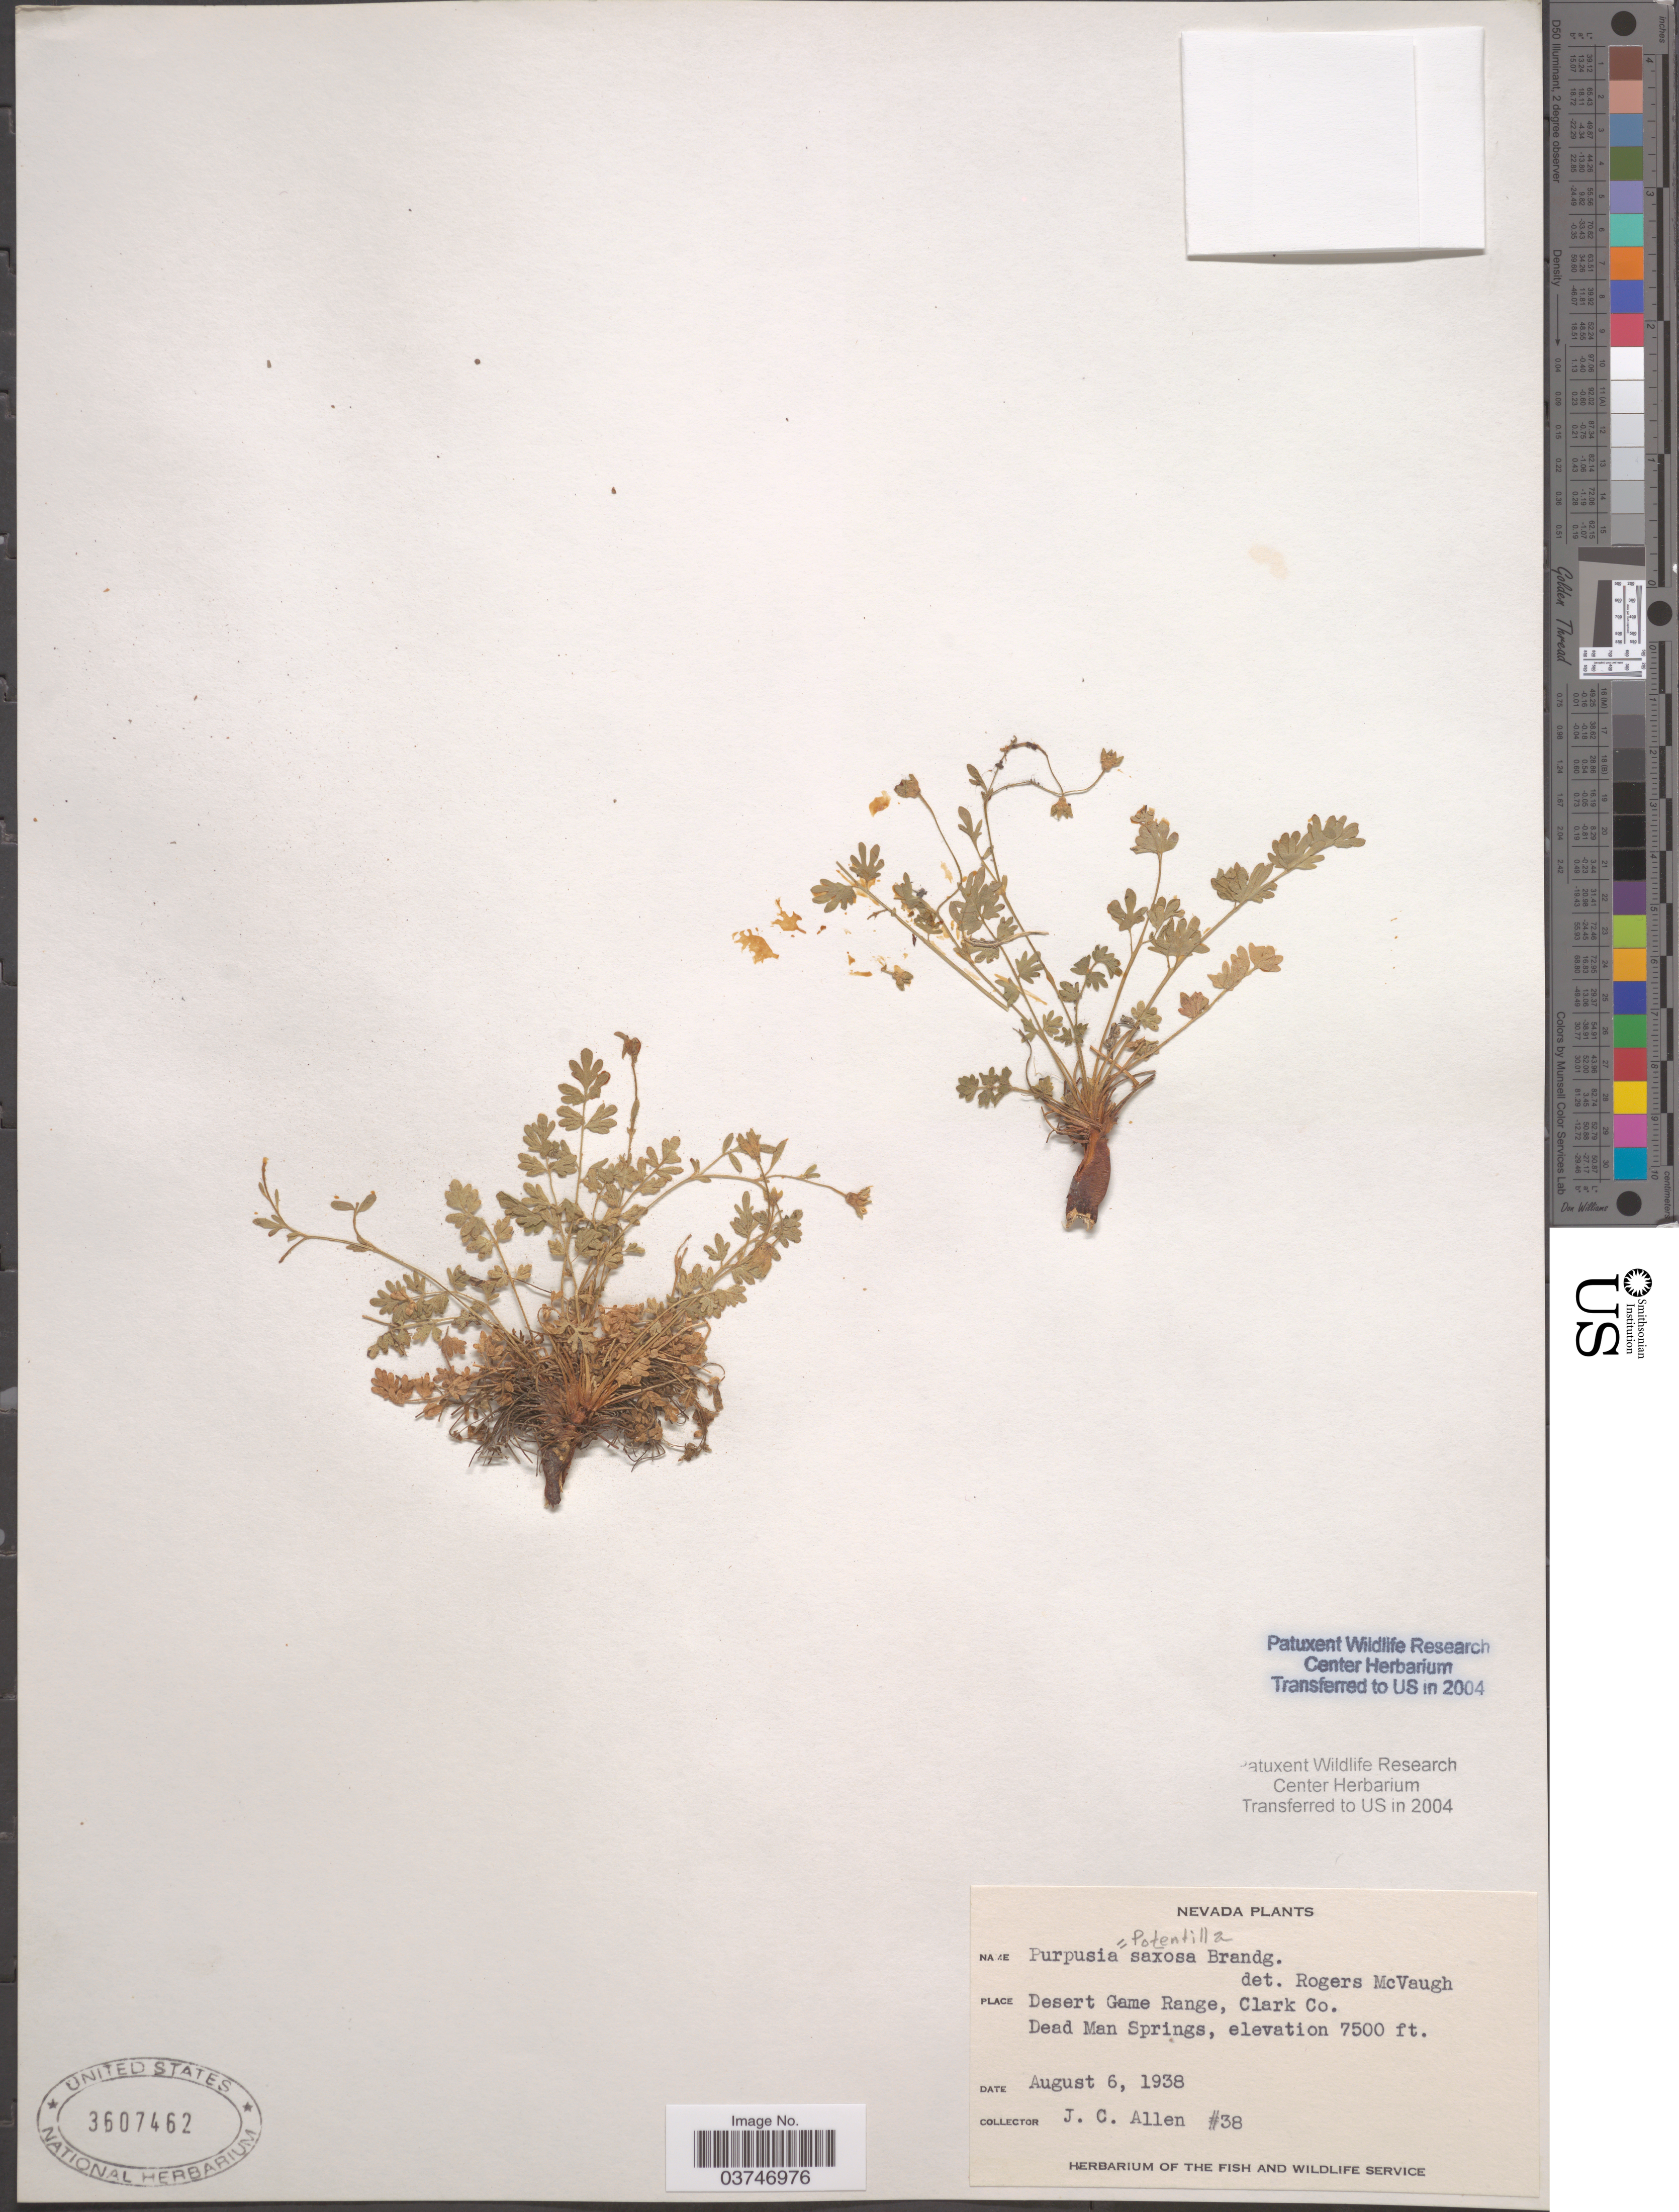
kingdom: Plantae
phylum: Tracheophyta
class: Magnoliopsida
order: Rosales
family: Rosaceae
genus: Potentilla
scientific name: Potentilla osterhoutii var. saxosa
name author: (Brandegee) J.T. Howell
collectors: J. C. Allen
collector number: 38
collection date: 1938-08-06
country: United States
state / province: Nevada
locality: Desert Game Range, Clark Co. Dead Man Springs.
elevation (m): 2286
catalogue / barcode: US 3607462